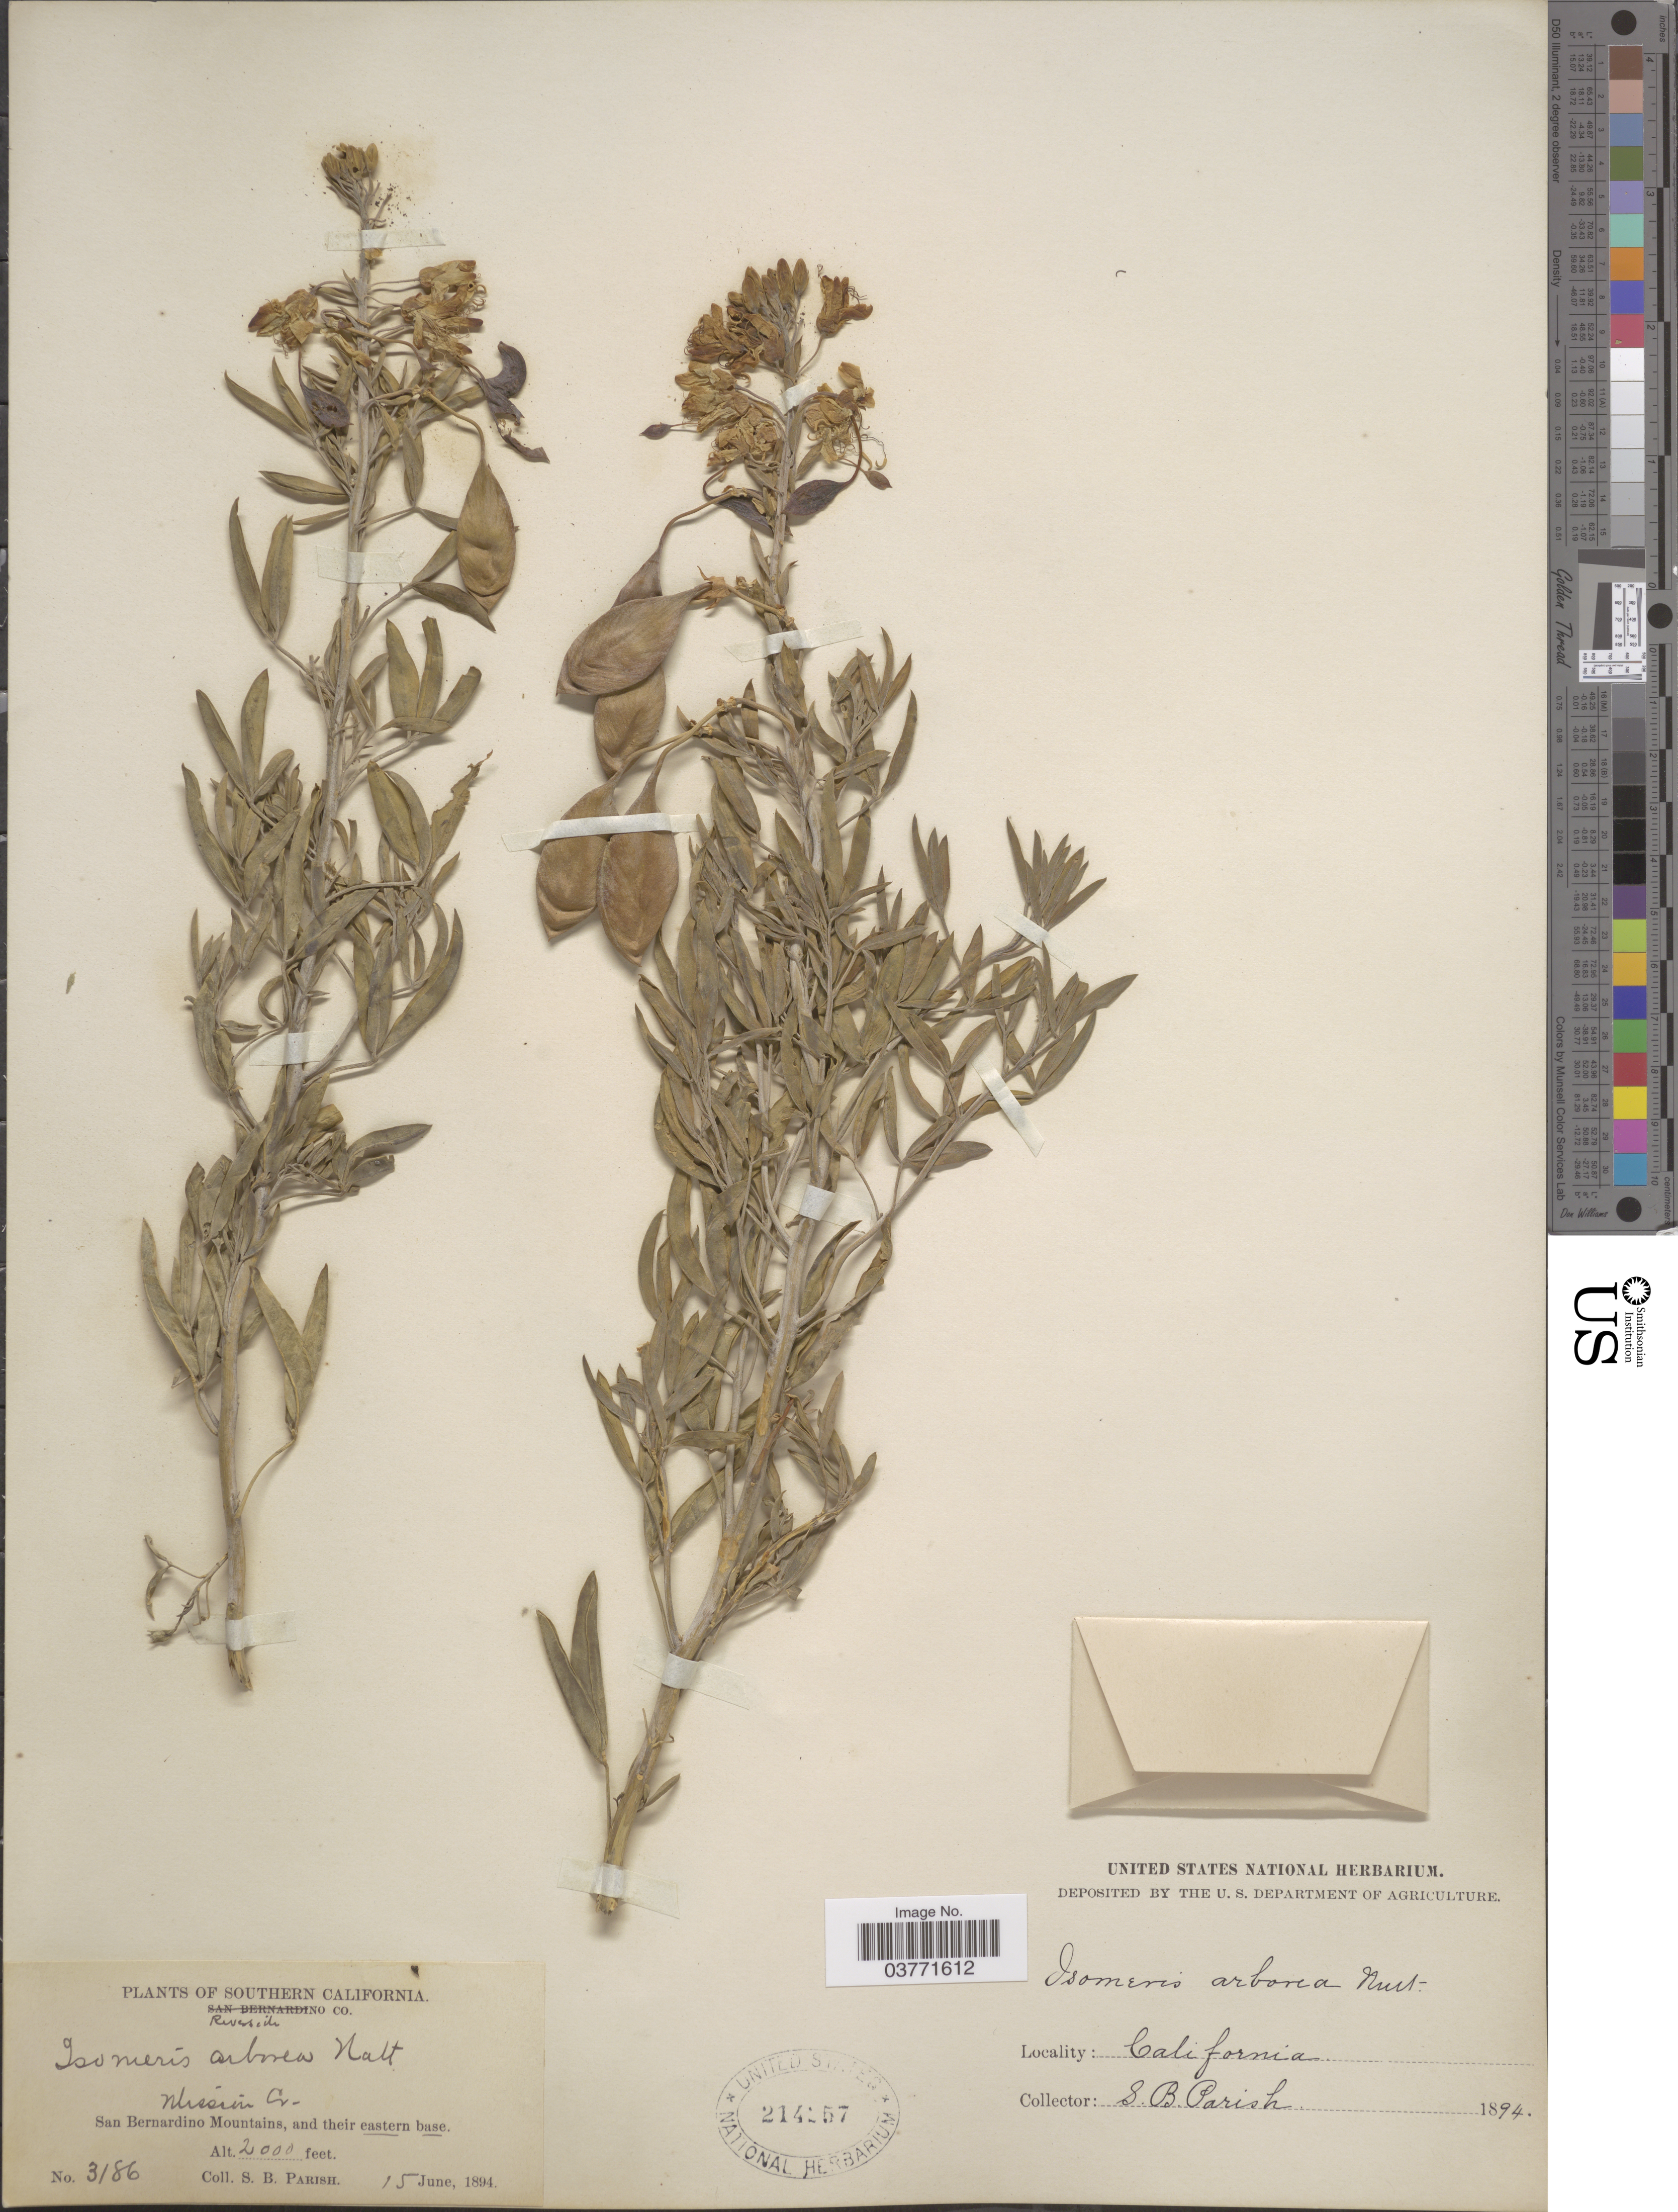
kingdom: Plantae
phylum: Tracheophyta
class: Magnoliopsida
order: Brassicales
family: Cleomaceae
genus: Cleomella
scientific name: Cleomella arborea var. arborea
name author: (Nutt.) Roalson & J.C. Hall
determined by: Strong, Mark T., (BOT), Smithsonian Institution - National Museum of Natural History (UNITED STATES)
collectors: S. B. Parish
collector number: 3186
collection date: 1894-06-15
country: United States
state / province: California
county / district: San Bernardino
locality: Southern California. Riverside Co. Mission Cr. San Bernardino Mountains, and their eastern base.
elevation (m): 610